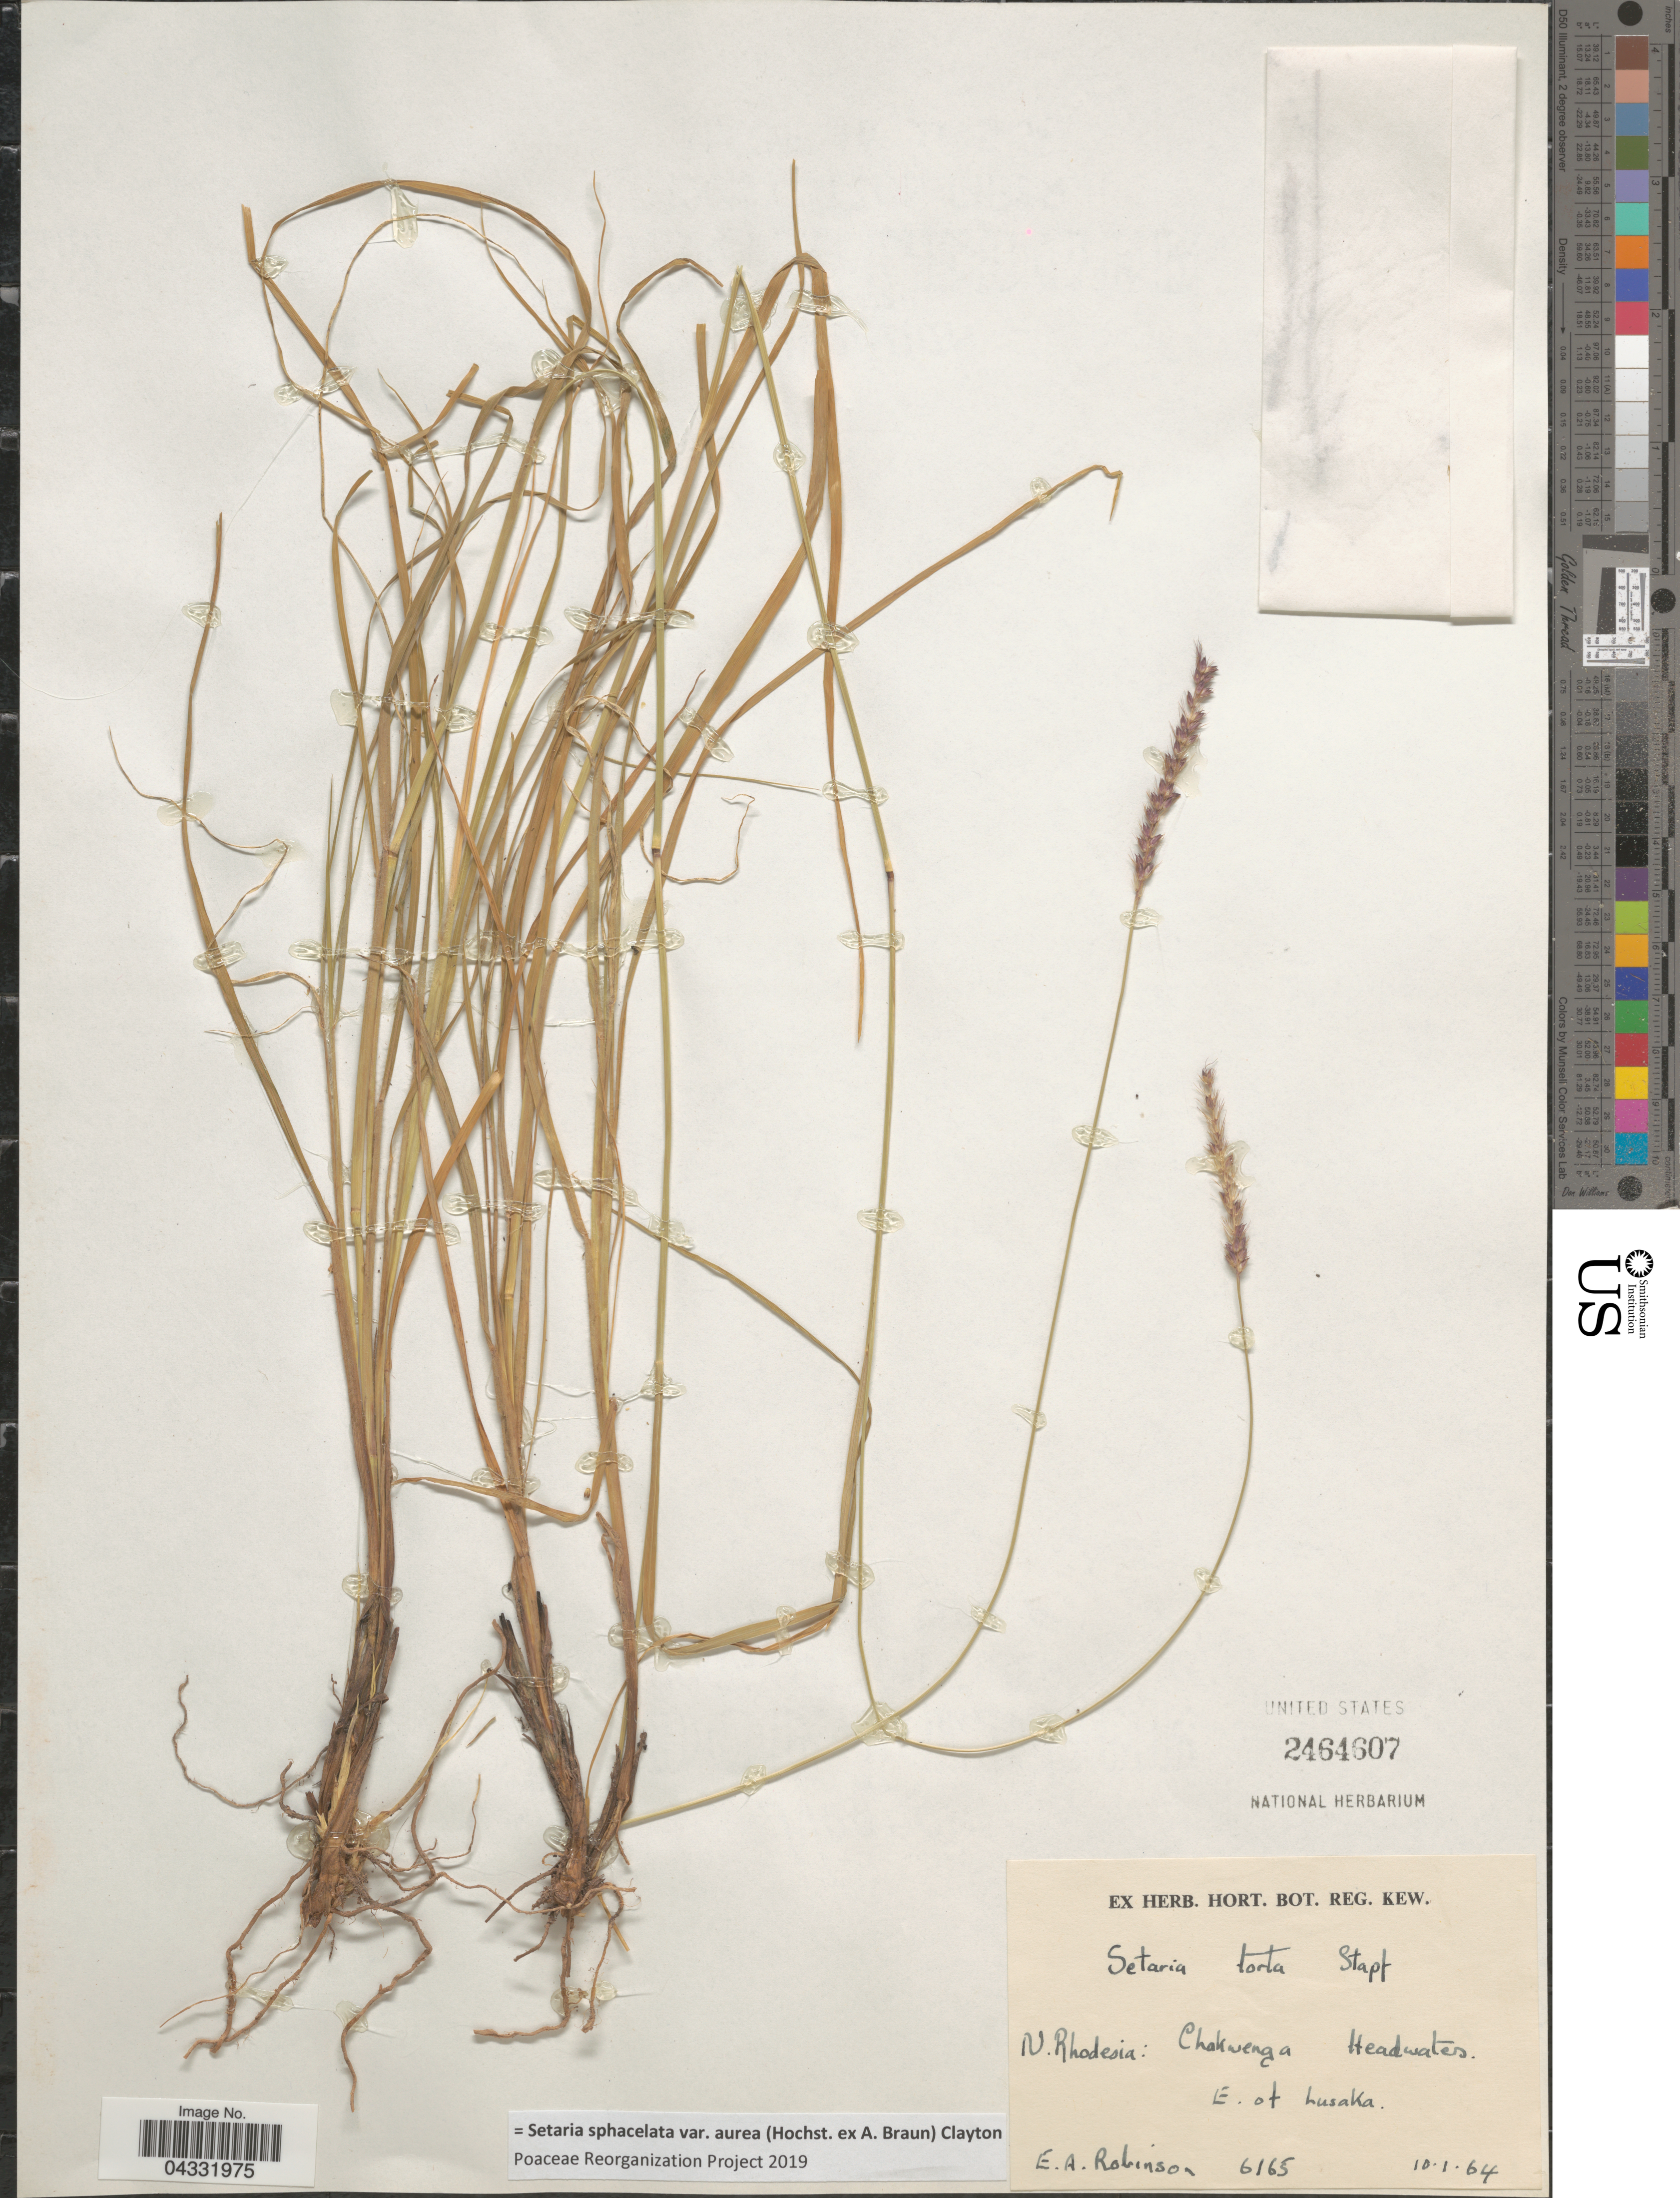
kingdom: Plantae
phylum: Tracheophyta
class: Liliopsida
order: Poales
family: Poaceae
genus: Setaria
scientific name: Setaria sphacelata var. aurea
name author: (Hochst. ex A. Braun) Clayton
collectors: E. A. Robinson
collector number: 6165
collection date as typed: Transcribed d/m/y: 10/1/64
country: Zambia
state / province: Lusaka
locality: N. Rhodesia: Chakwenga. Headwaters. E. of Lusaka.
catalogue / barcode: US 2464607